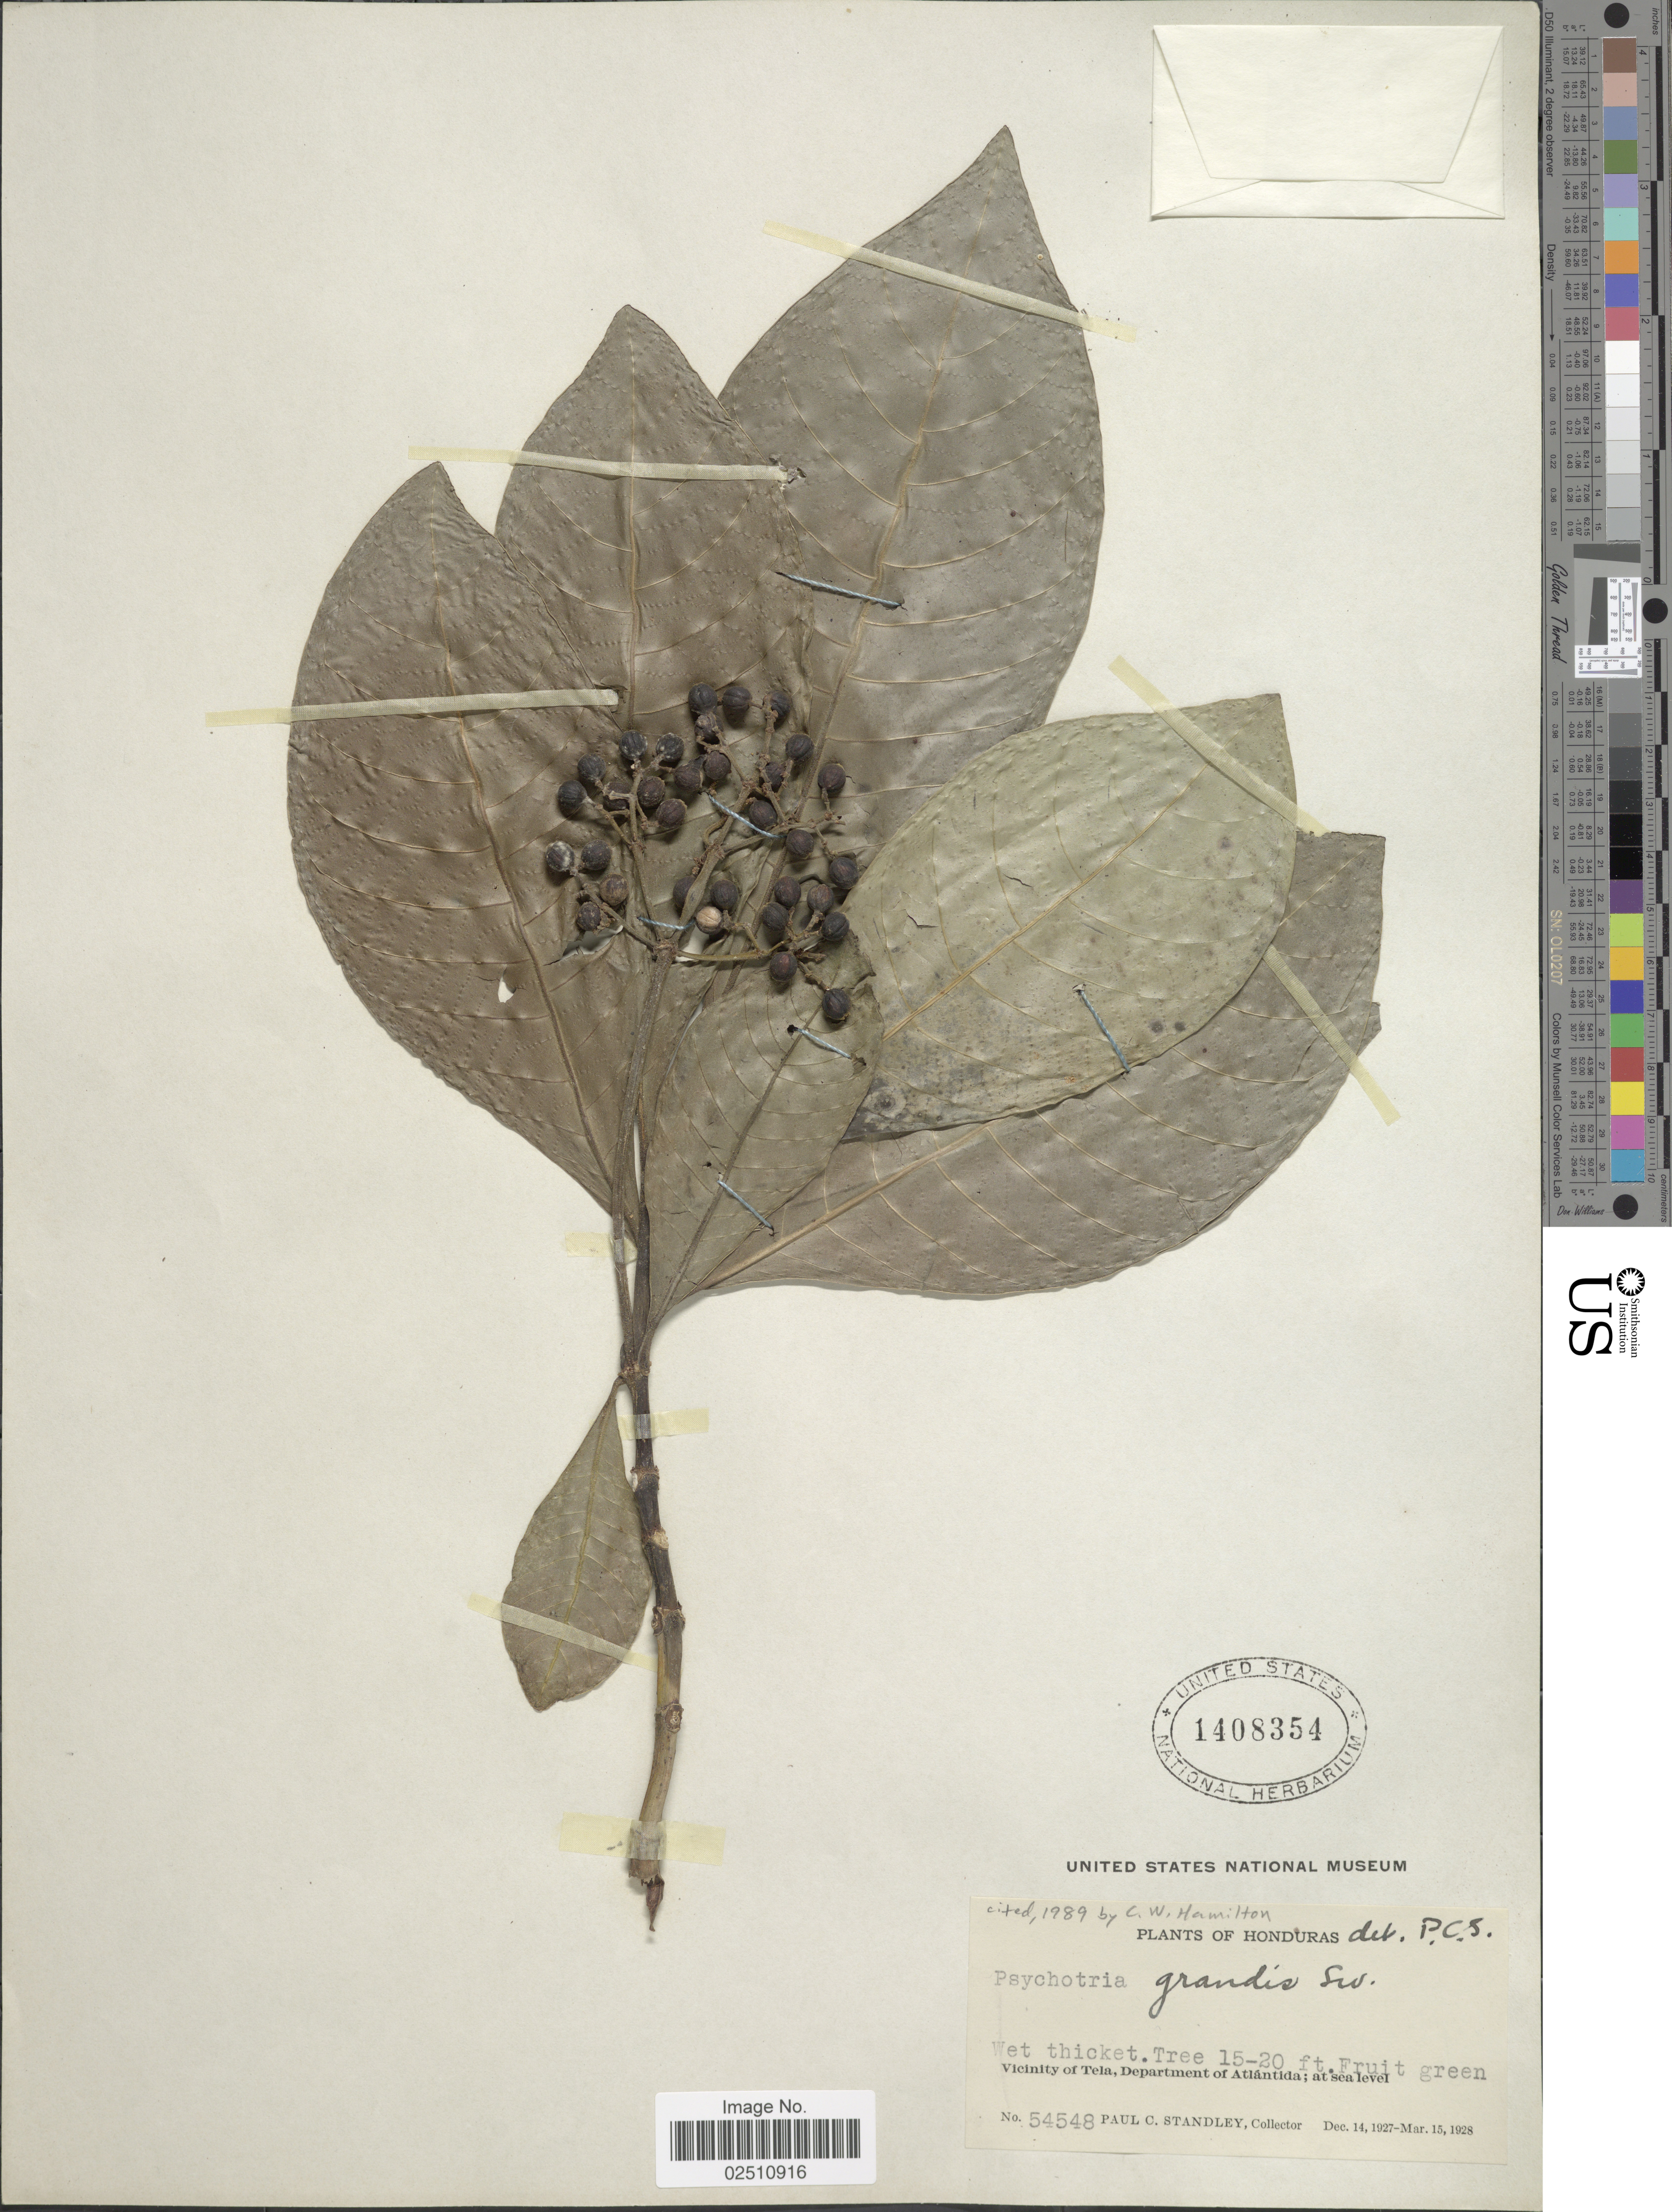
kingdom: Plantae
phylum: Tracheophyta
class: Magnoliopsida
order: Gentianales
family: Rubiaceae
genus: Psychotria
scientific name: Psychotria grandis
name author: Sw.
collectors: P. C. Standley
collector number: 54548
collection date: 1927-12-14/1928-03-15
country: Honduras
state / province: Atlántida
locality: Vicinity of Tela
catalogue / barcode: US 1408354